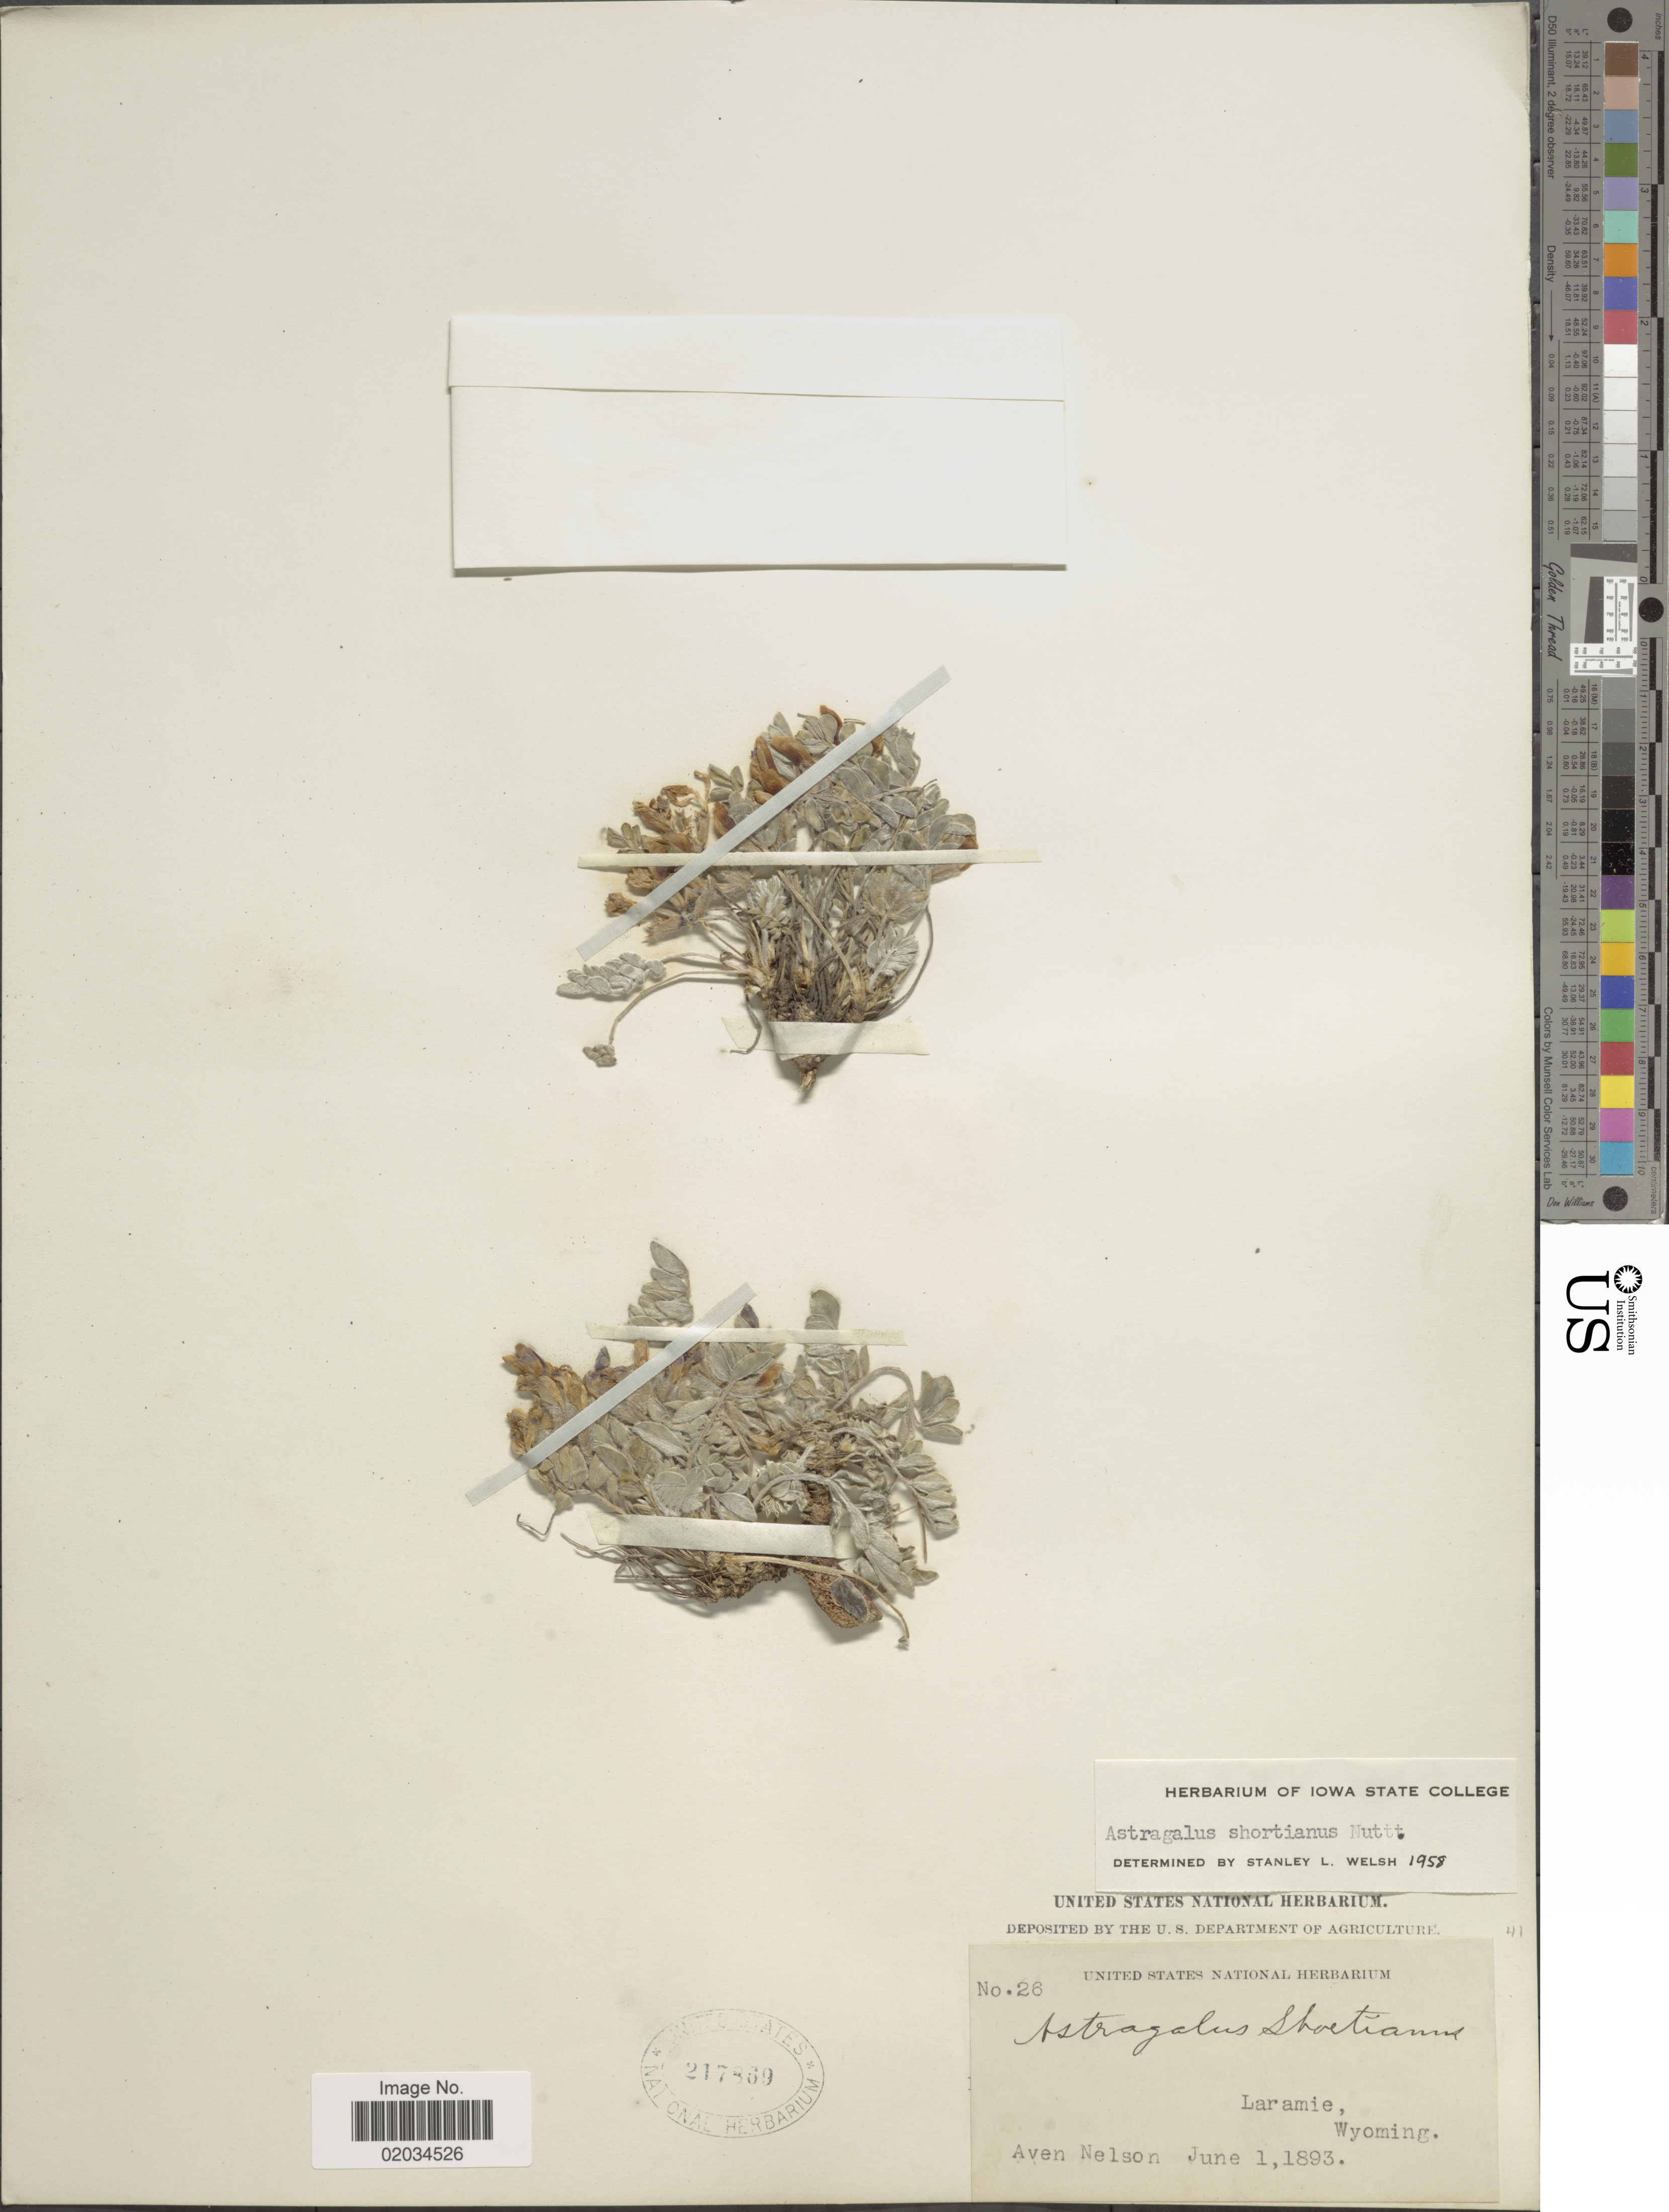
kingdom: Plantae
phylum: Tracheophyta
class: Magnoliopsida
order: Fabales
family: Fabaceae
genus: Astragalus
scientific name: Astragalus shortianus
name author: Nutt.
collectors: A. Nelson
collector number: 26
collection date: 1893-06-01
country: United States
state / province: Wyoming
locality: Laramie.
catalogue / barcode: US 217869